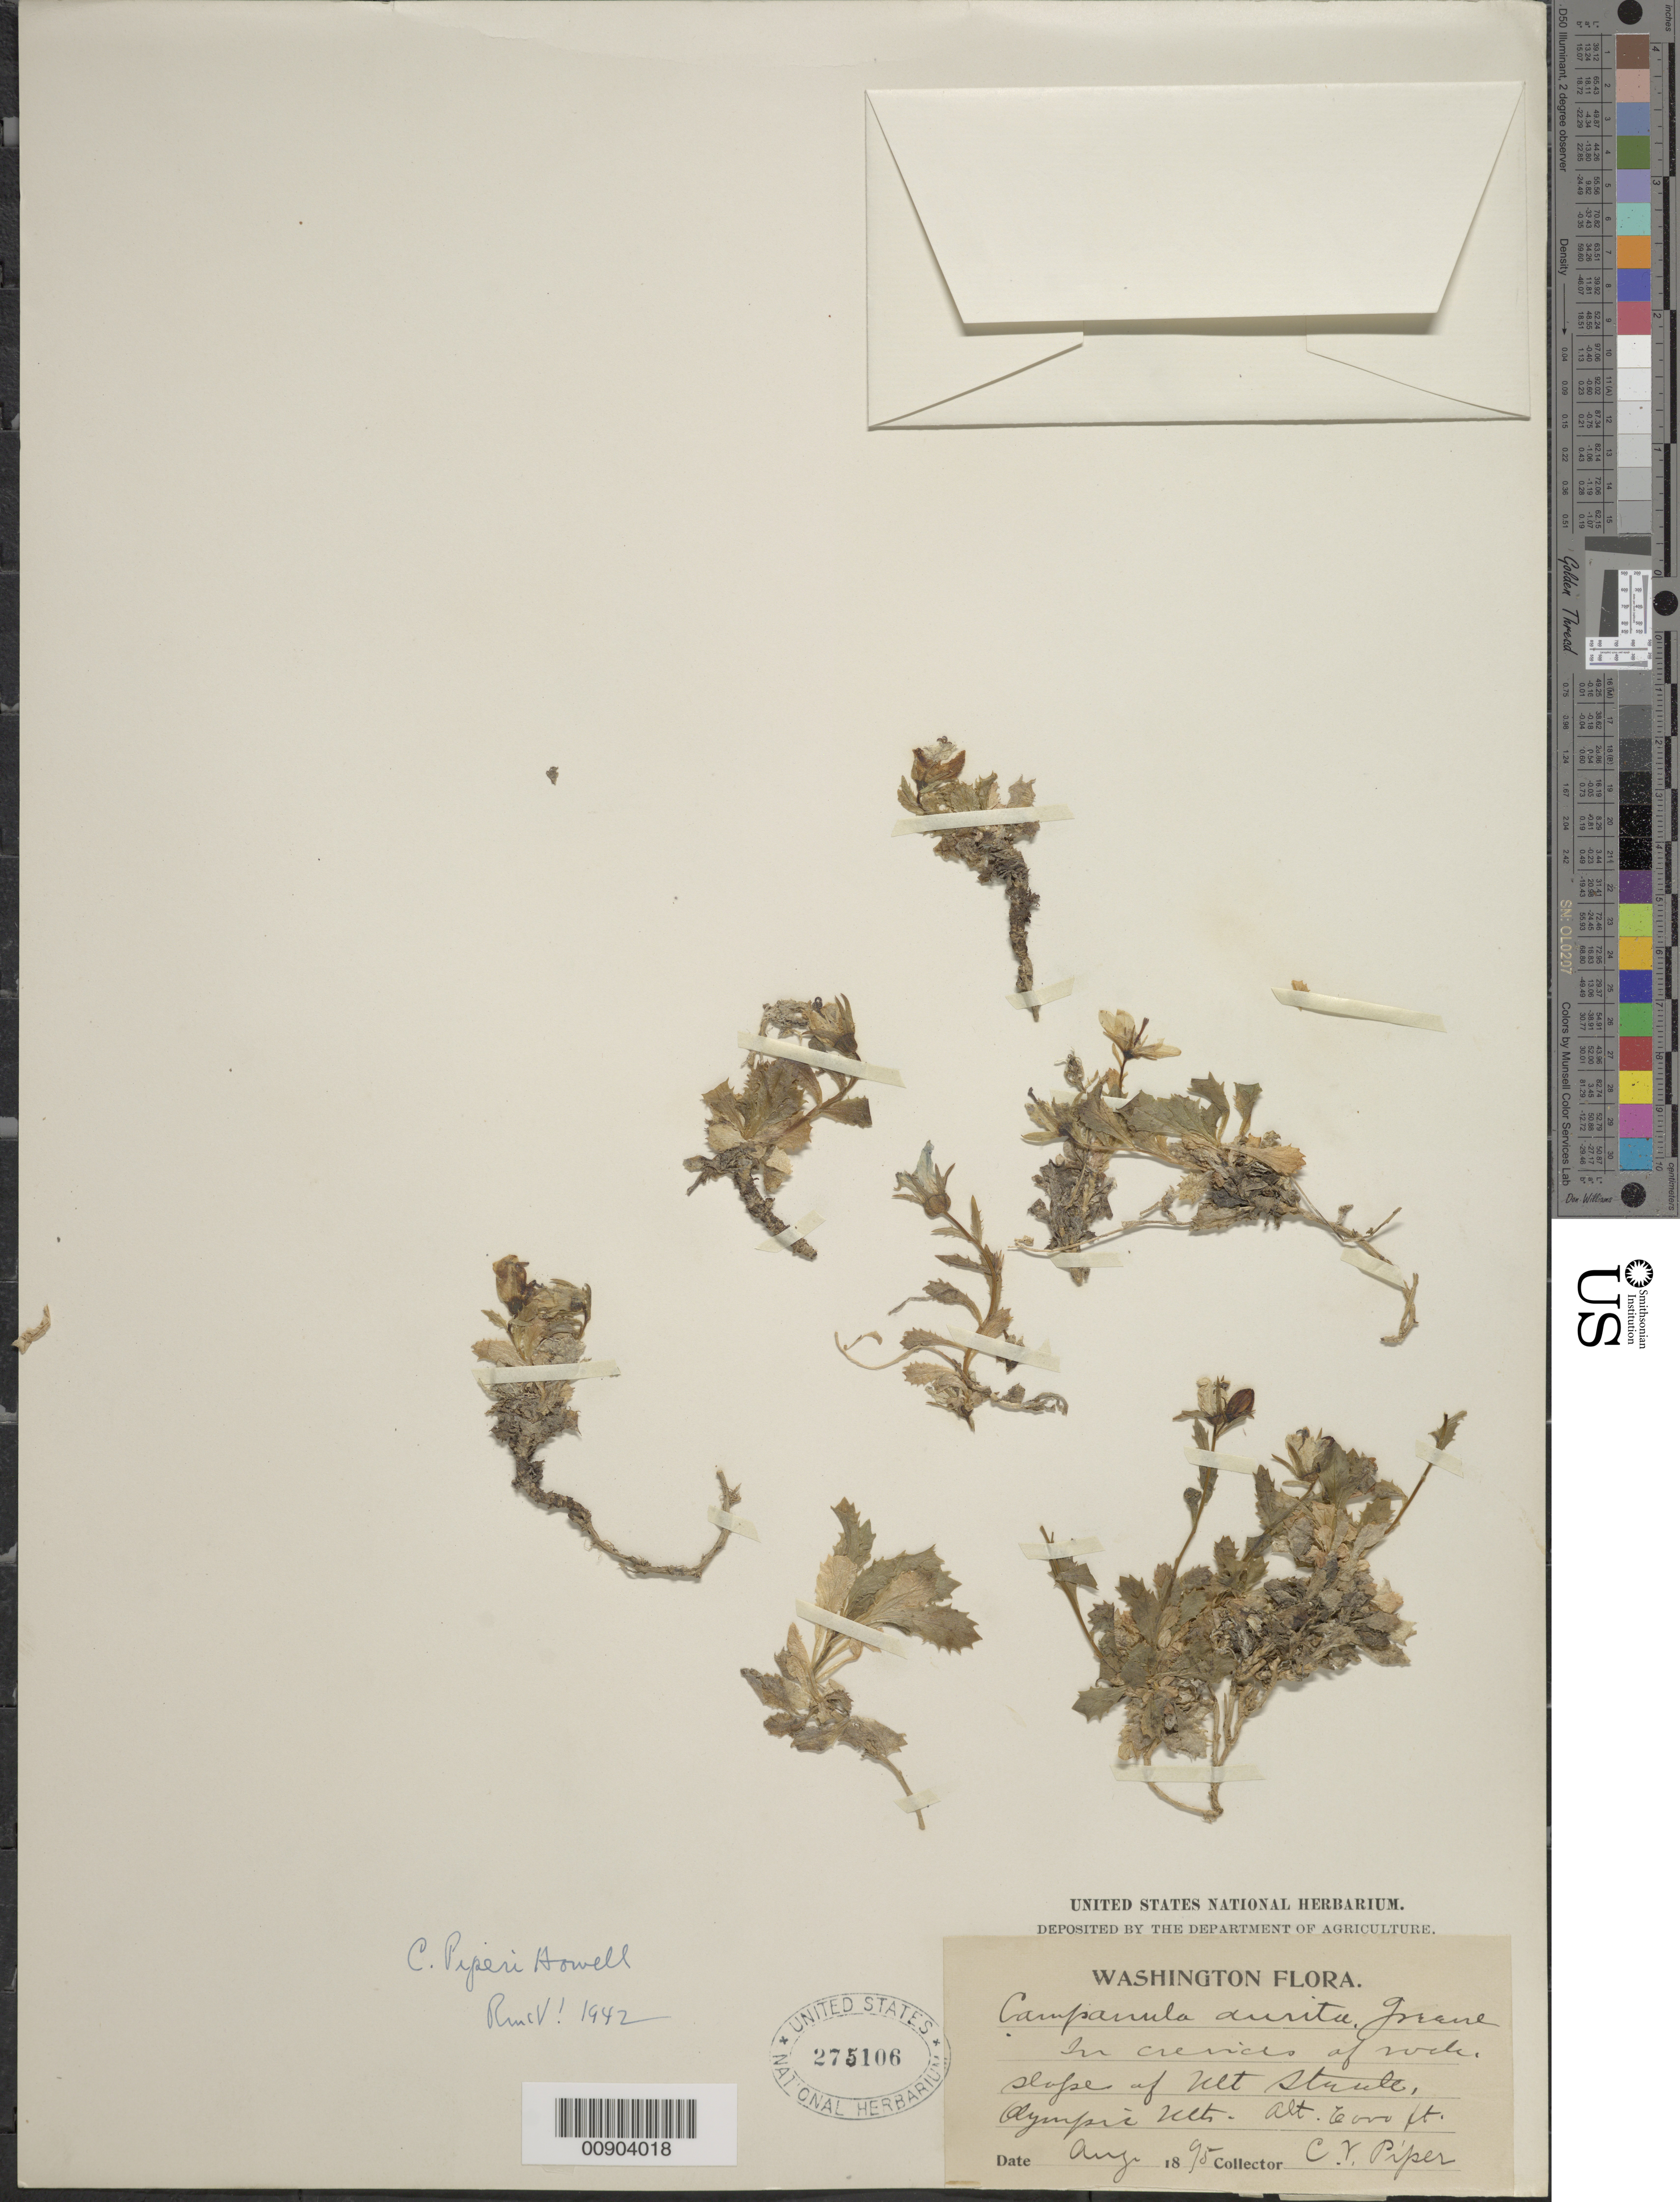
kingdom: Plantae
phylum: Tracheophyta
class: Magnoliopsida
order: Asterales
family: Campanulaceae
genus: Campanula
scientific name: Campanula piperi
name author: Howell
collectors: C. V. Piper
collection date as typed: Aug 1895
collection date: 1895-08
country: United States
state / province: Washington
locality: Slopes of Mt. Steele, Olympic Mts.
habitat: in crevices of rock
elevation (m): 1829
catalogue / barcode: US 275106